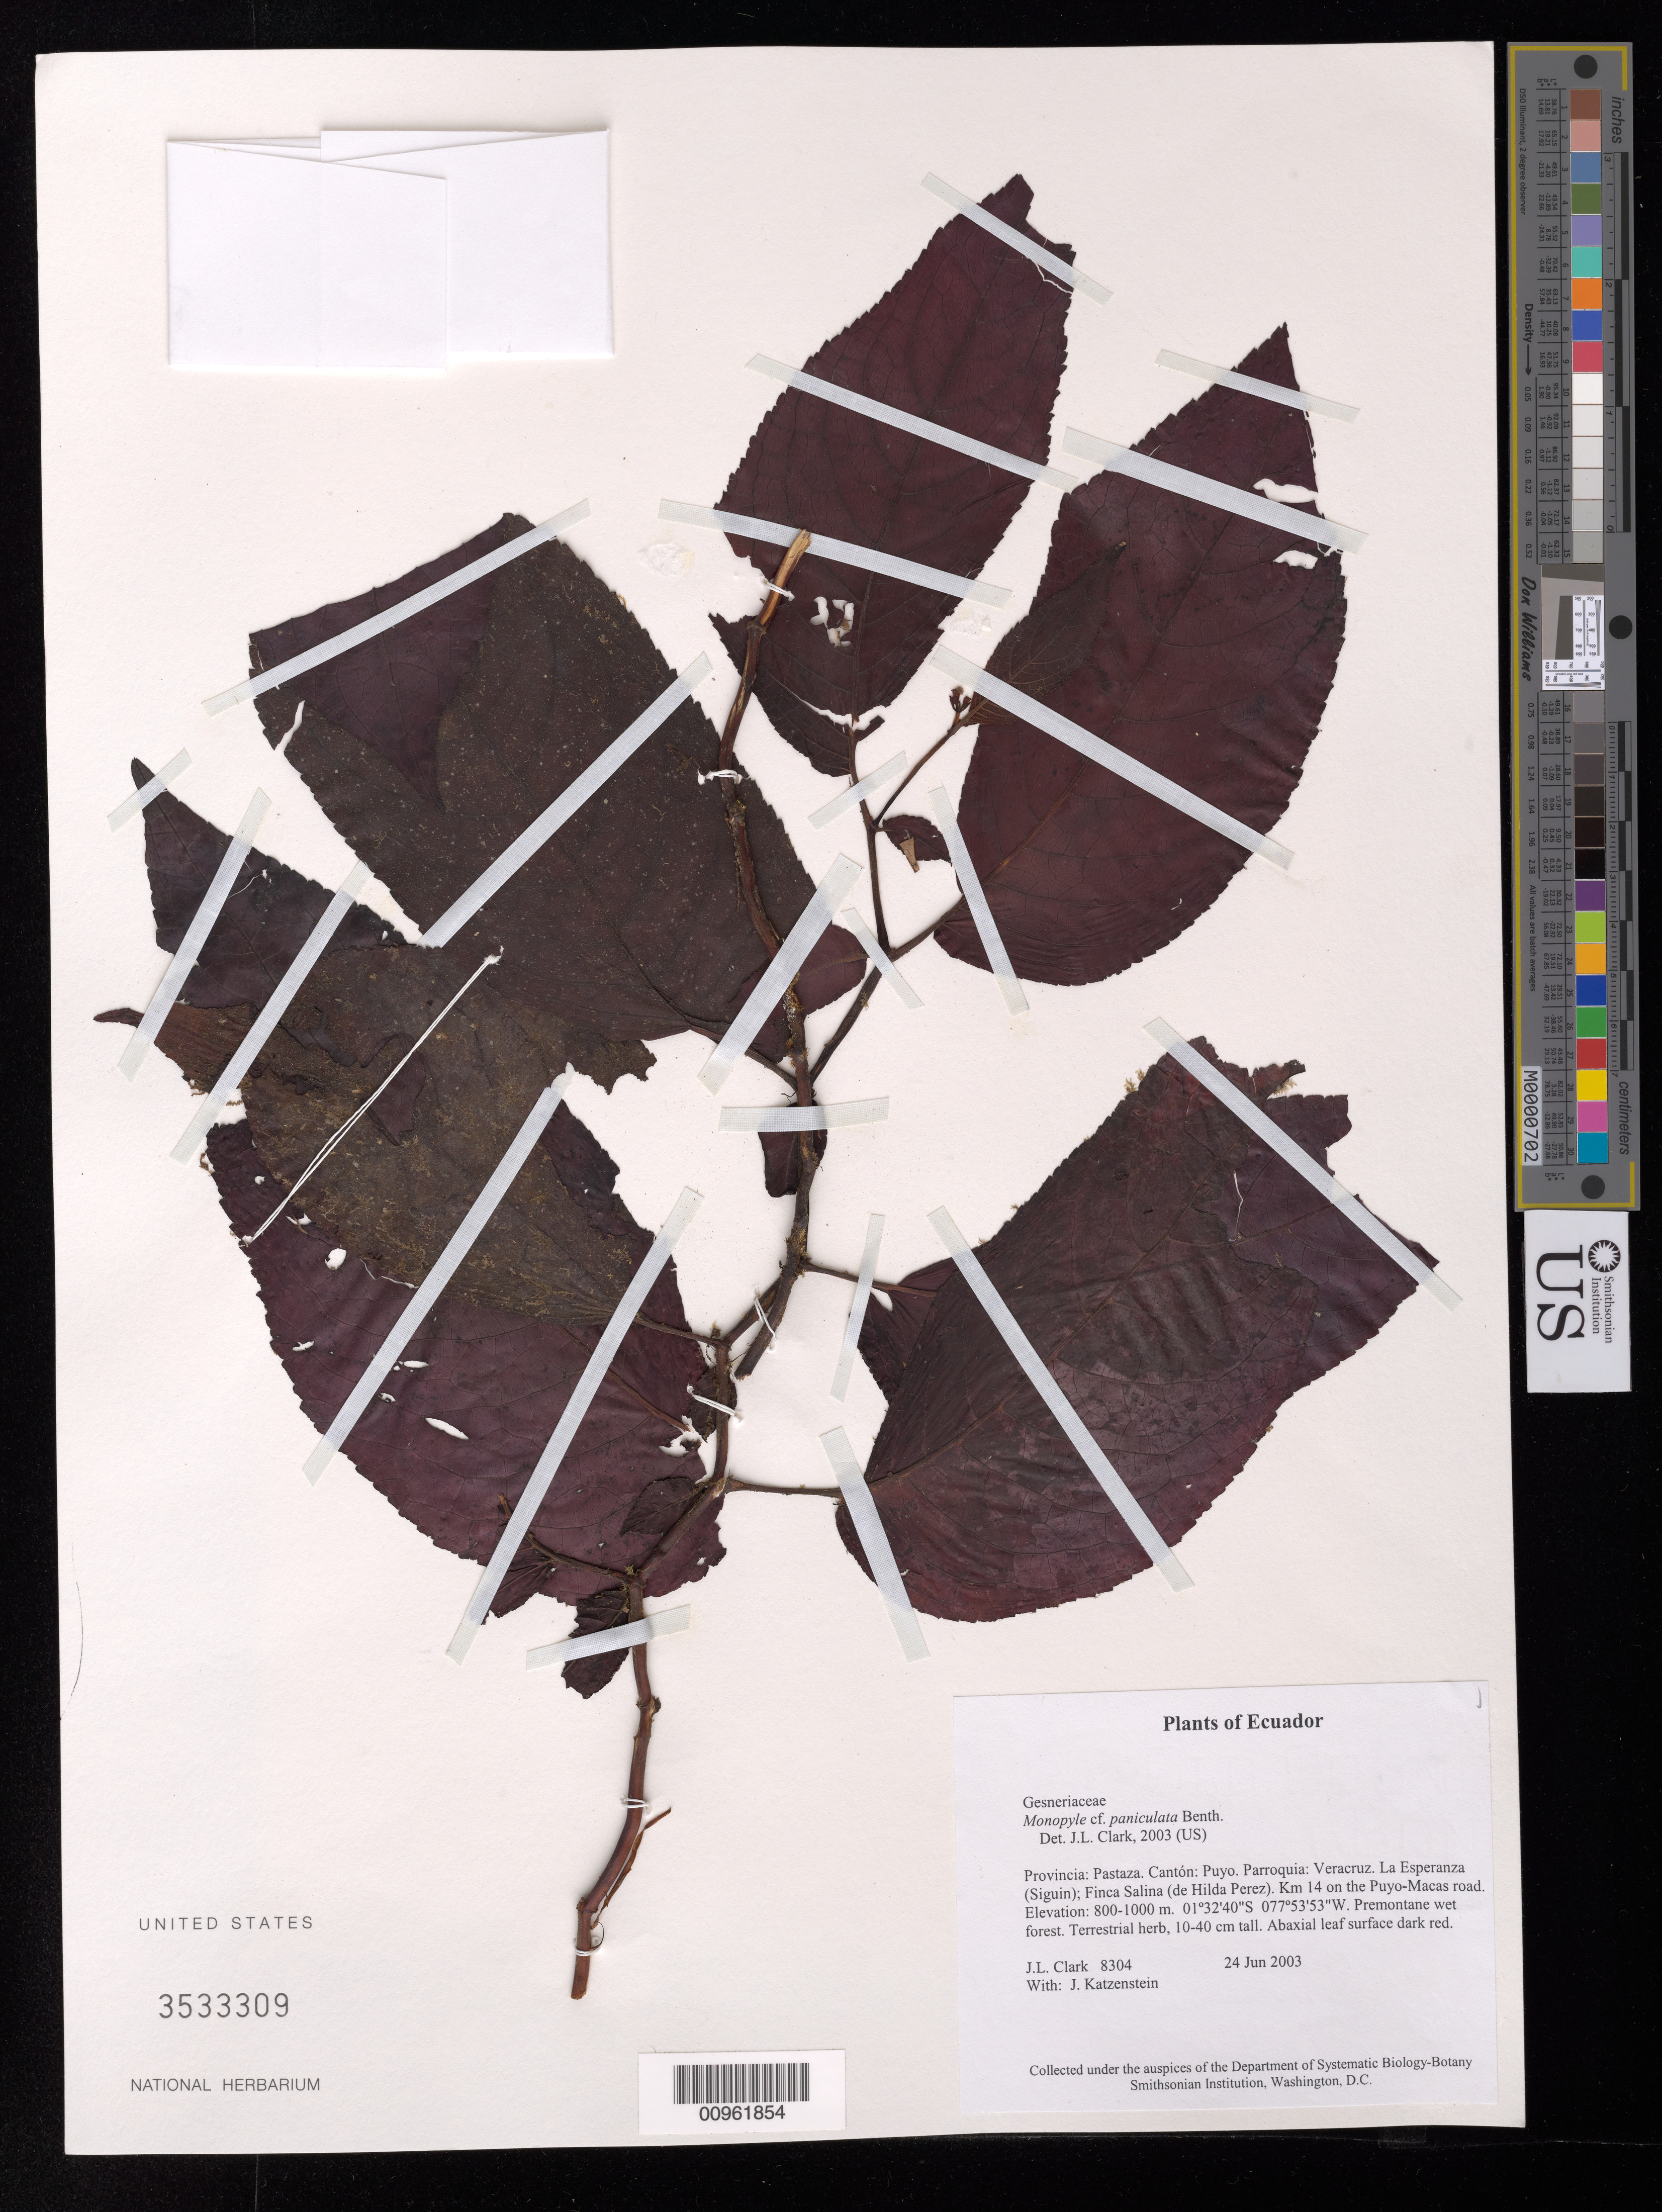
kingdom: Plantae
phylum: Tracheophyta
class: Magnoliopsida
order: Lamiales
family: Gesneriaceae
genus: Monopyle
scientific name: Monopyle paniculata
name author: Benth.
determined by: Clark, J. L., (SEL), The Marie Selby Botanical Garden (UNITED STATES)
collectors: J. L. Clark & J. Katzenstein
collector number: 8304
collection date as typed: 24 Jun 2003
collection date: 2003-06-24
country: Ecuador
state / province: Pastaza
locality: Puyo. Parroquia: Veracruz. La Esperanza (Siguin); Finca Salina (de Hilda Perez). Km 14 on the Puyo-Macas road.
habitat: Premontane wet forest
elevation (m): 800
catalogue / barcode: US 3533309